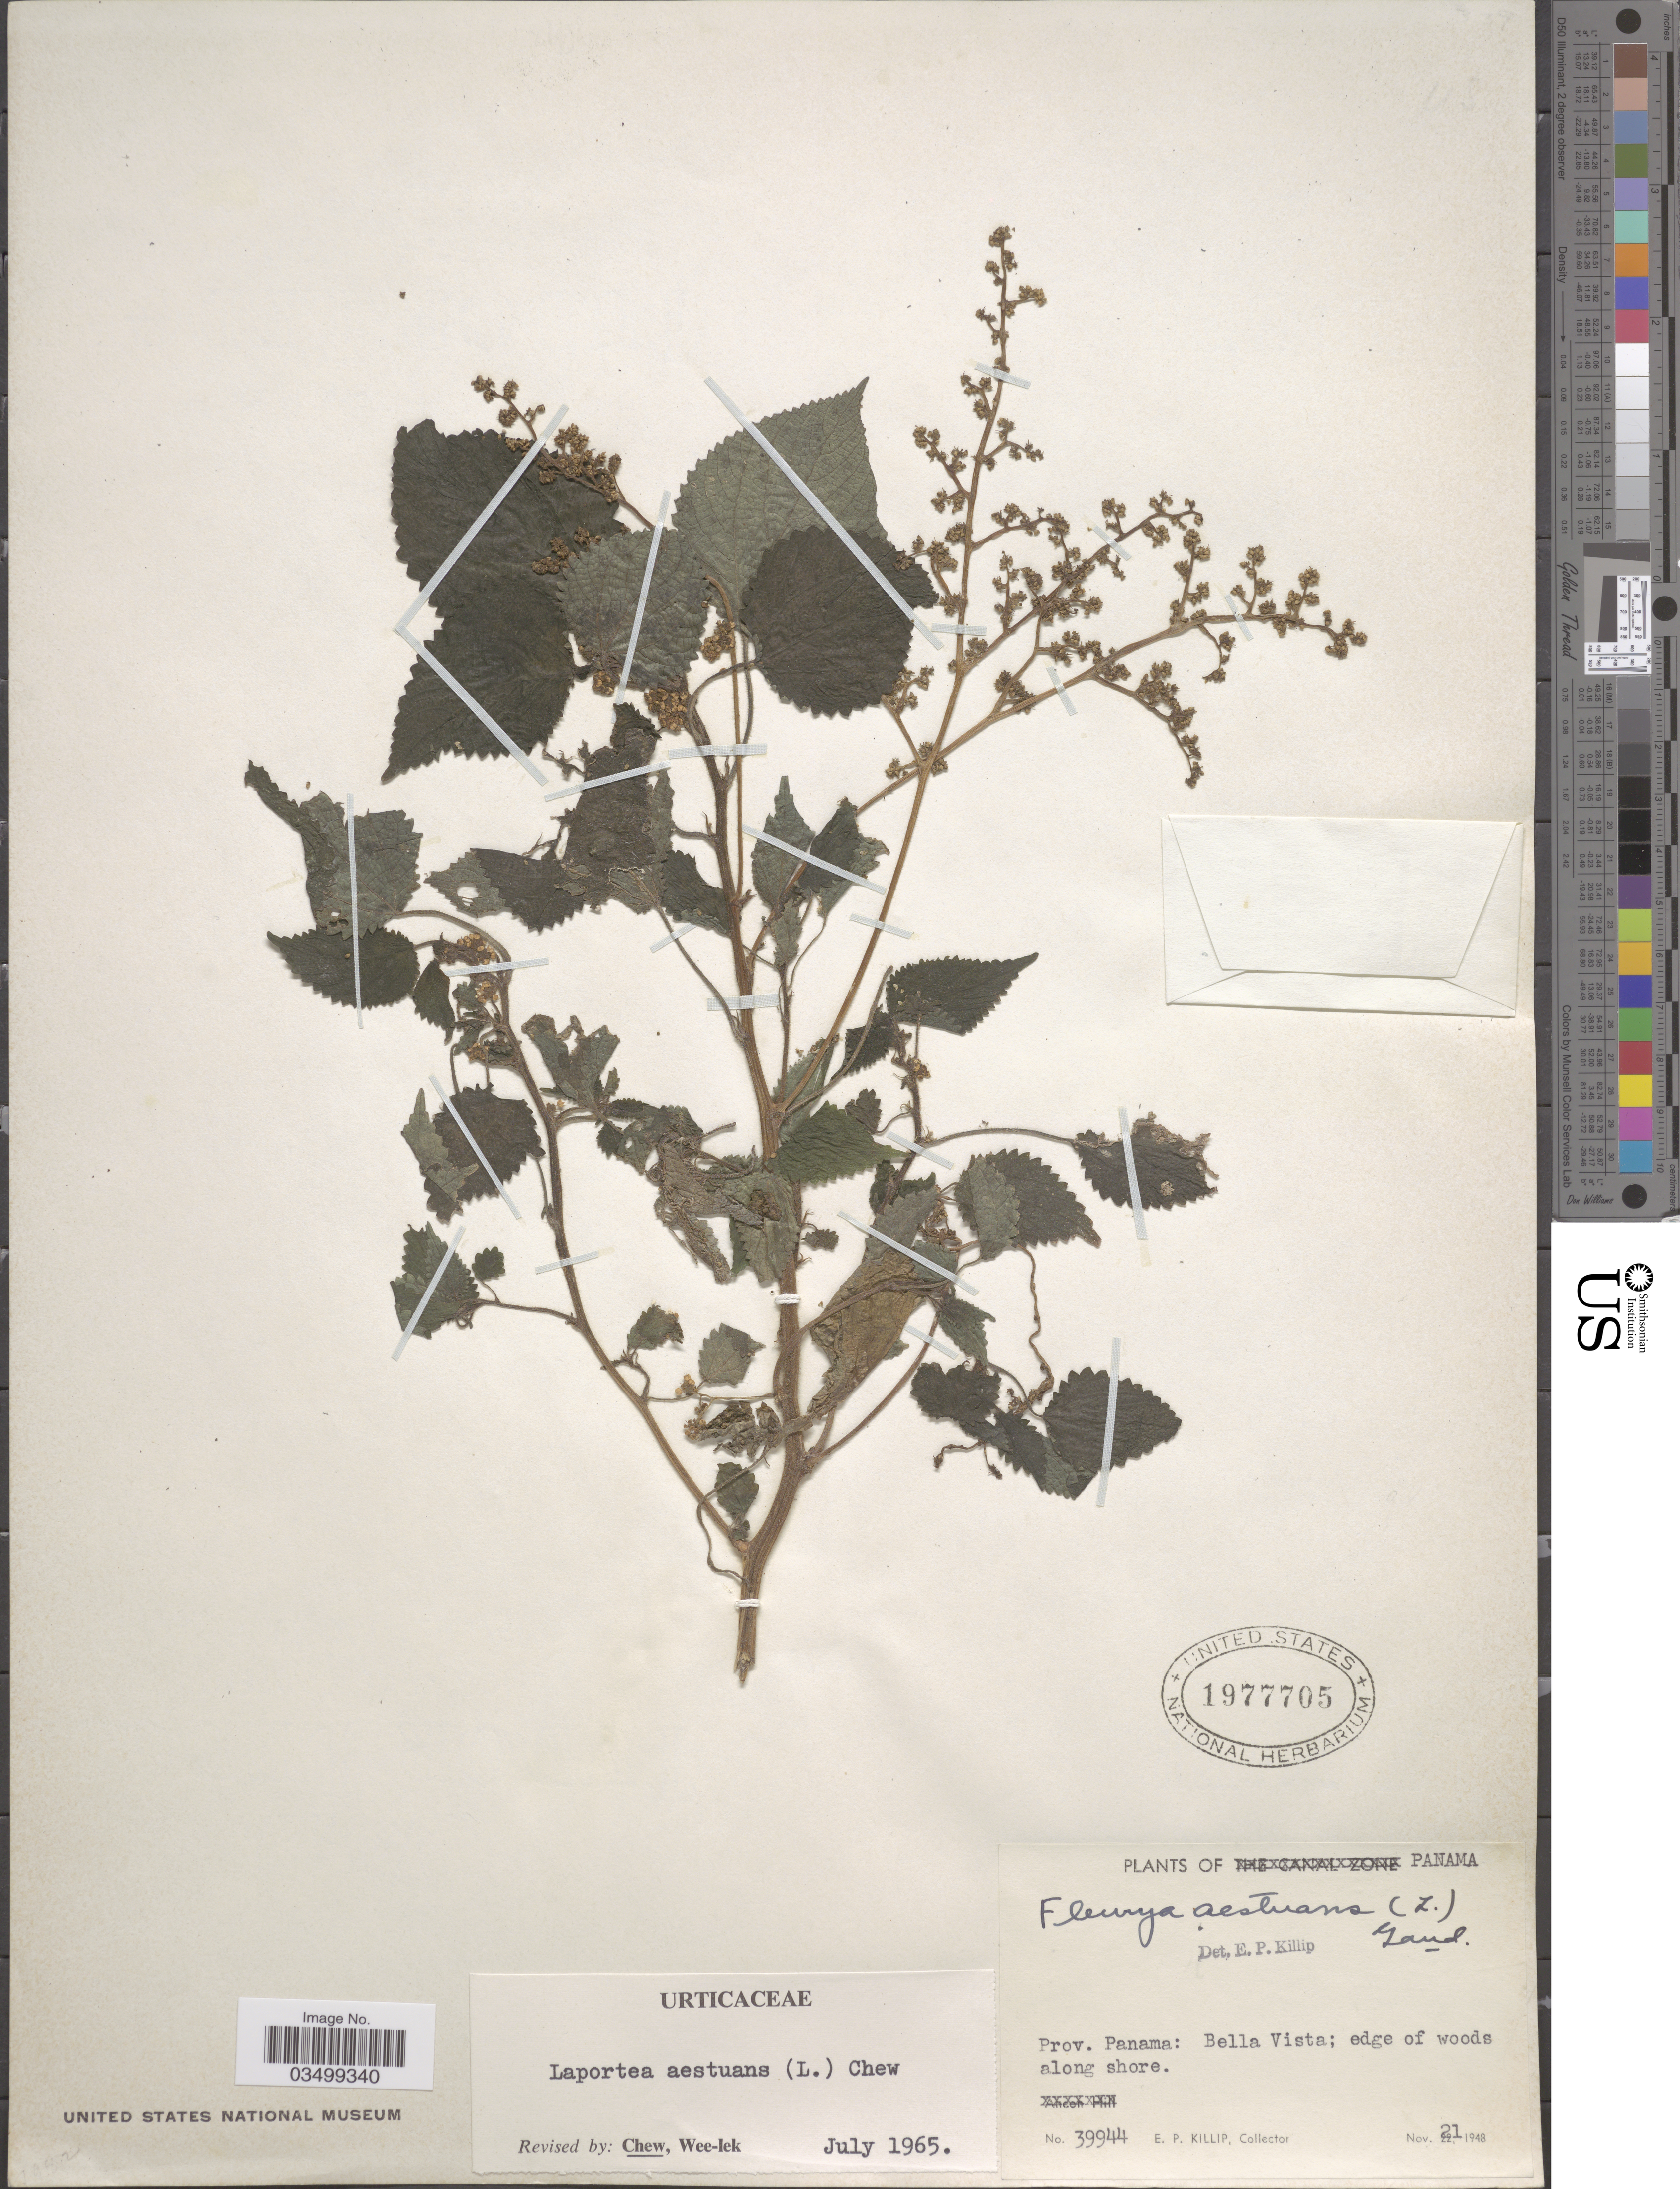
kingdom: Plantae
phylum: Tracheophyta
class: Magnoliopsida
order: Rosales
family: Urticaceae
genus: Laportea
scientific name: Laportea aestuans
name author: (L.) Chew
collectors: E. P. Killip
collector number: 39944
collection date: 1948-11-21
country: Panama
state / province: Panamá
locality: Bella Vista; edge of woods along shore.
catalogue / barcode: US 1977705